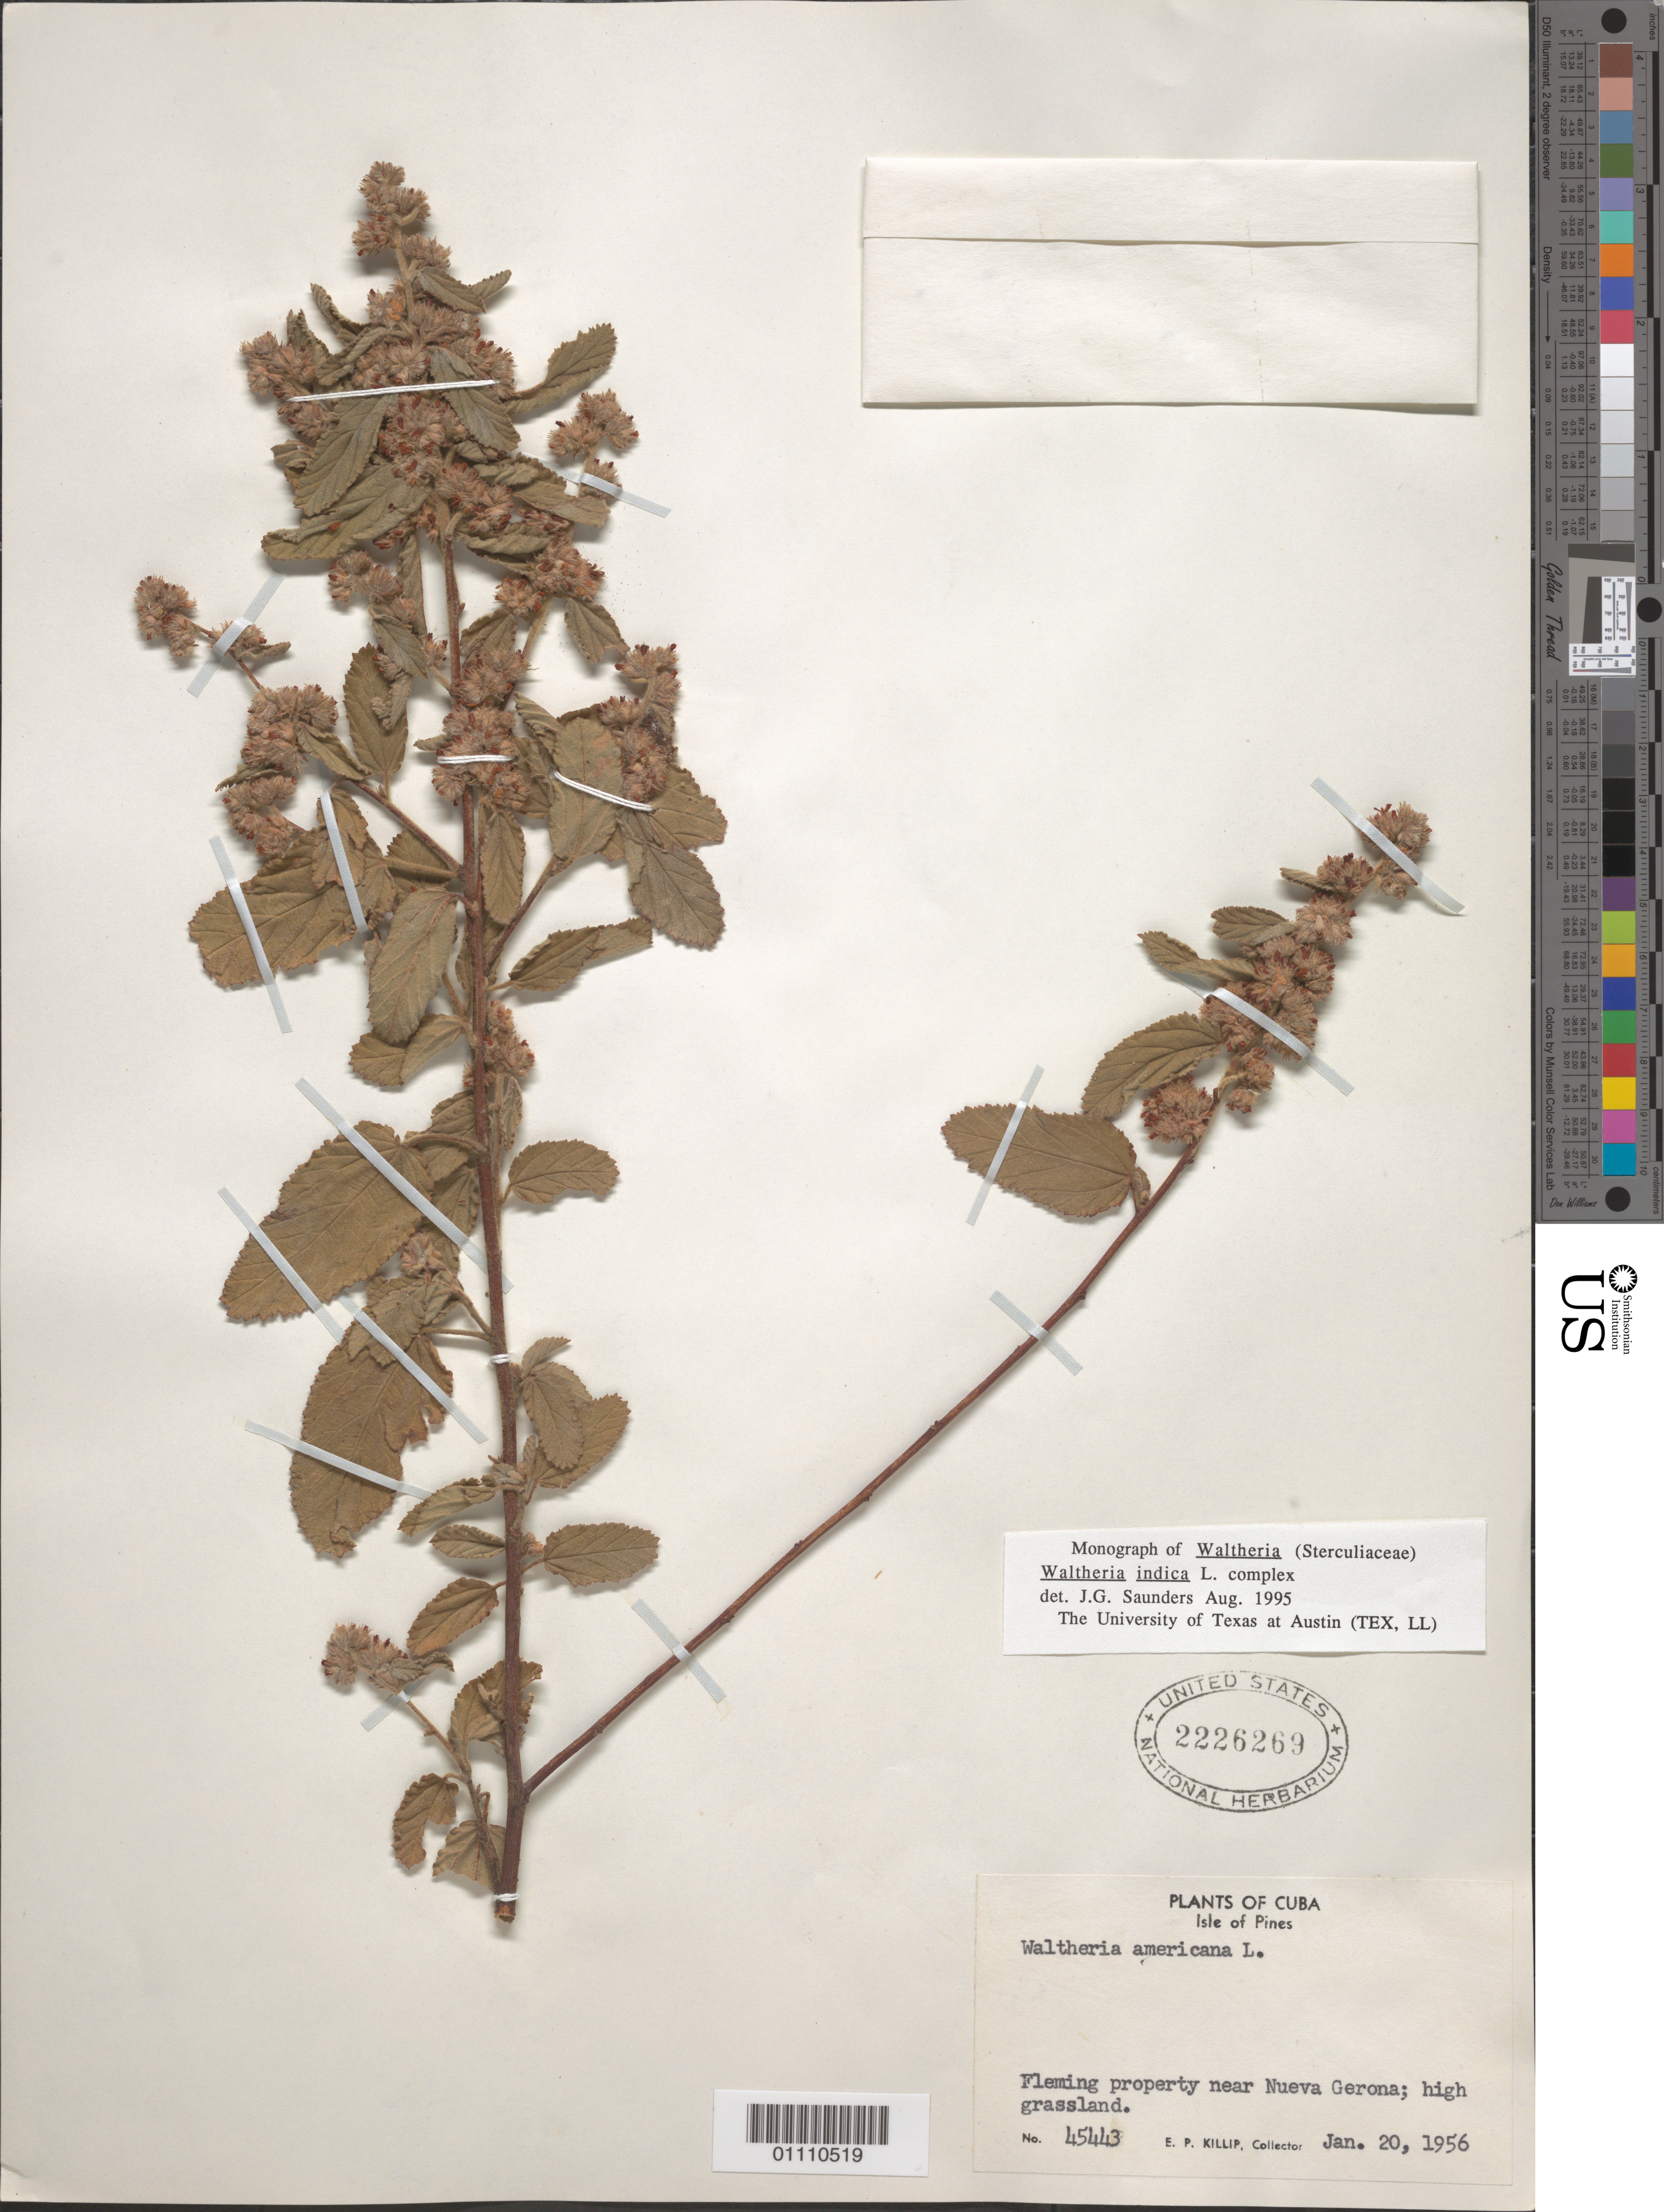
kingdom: Plantae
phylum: Tracheophyta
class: Magnoliopsida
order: Malvales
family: Malvaceae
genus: Waltheria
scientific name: Waltheria indica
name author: L.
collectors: E. P. Killip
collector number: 45443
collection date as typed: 20 Jan 1956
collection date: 1956-01-20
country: Cuba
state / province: Isla de La Juventud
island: Isla de la Juventud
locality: Fleming property near Nueva Gerona; high grassland, Isle of Pines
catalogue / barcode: US 2226269